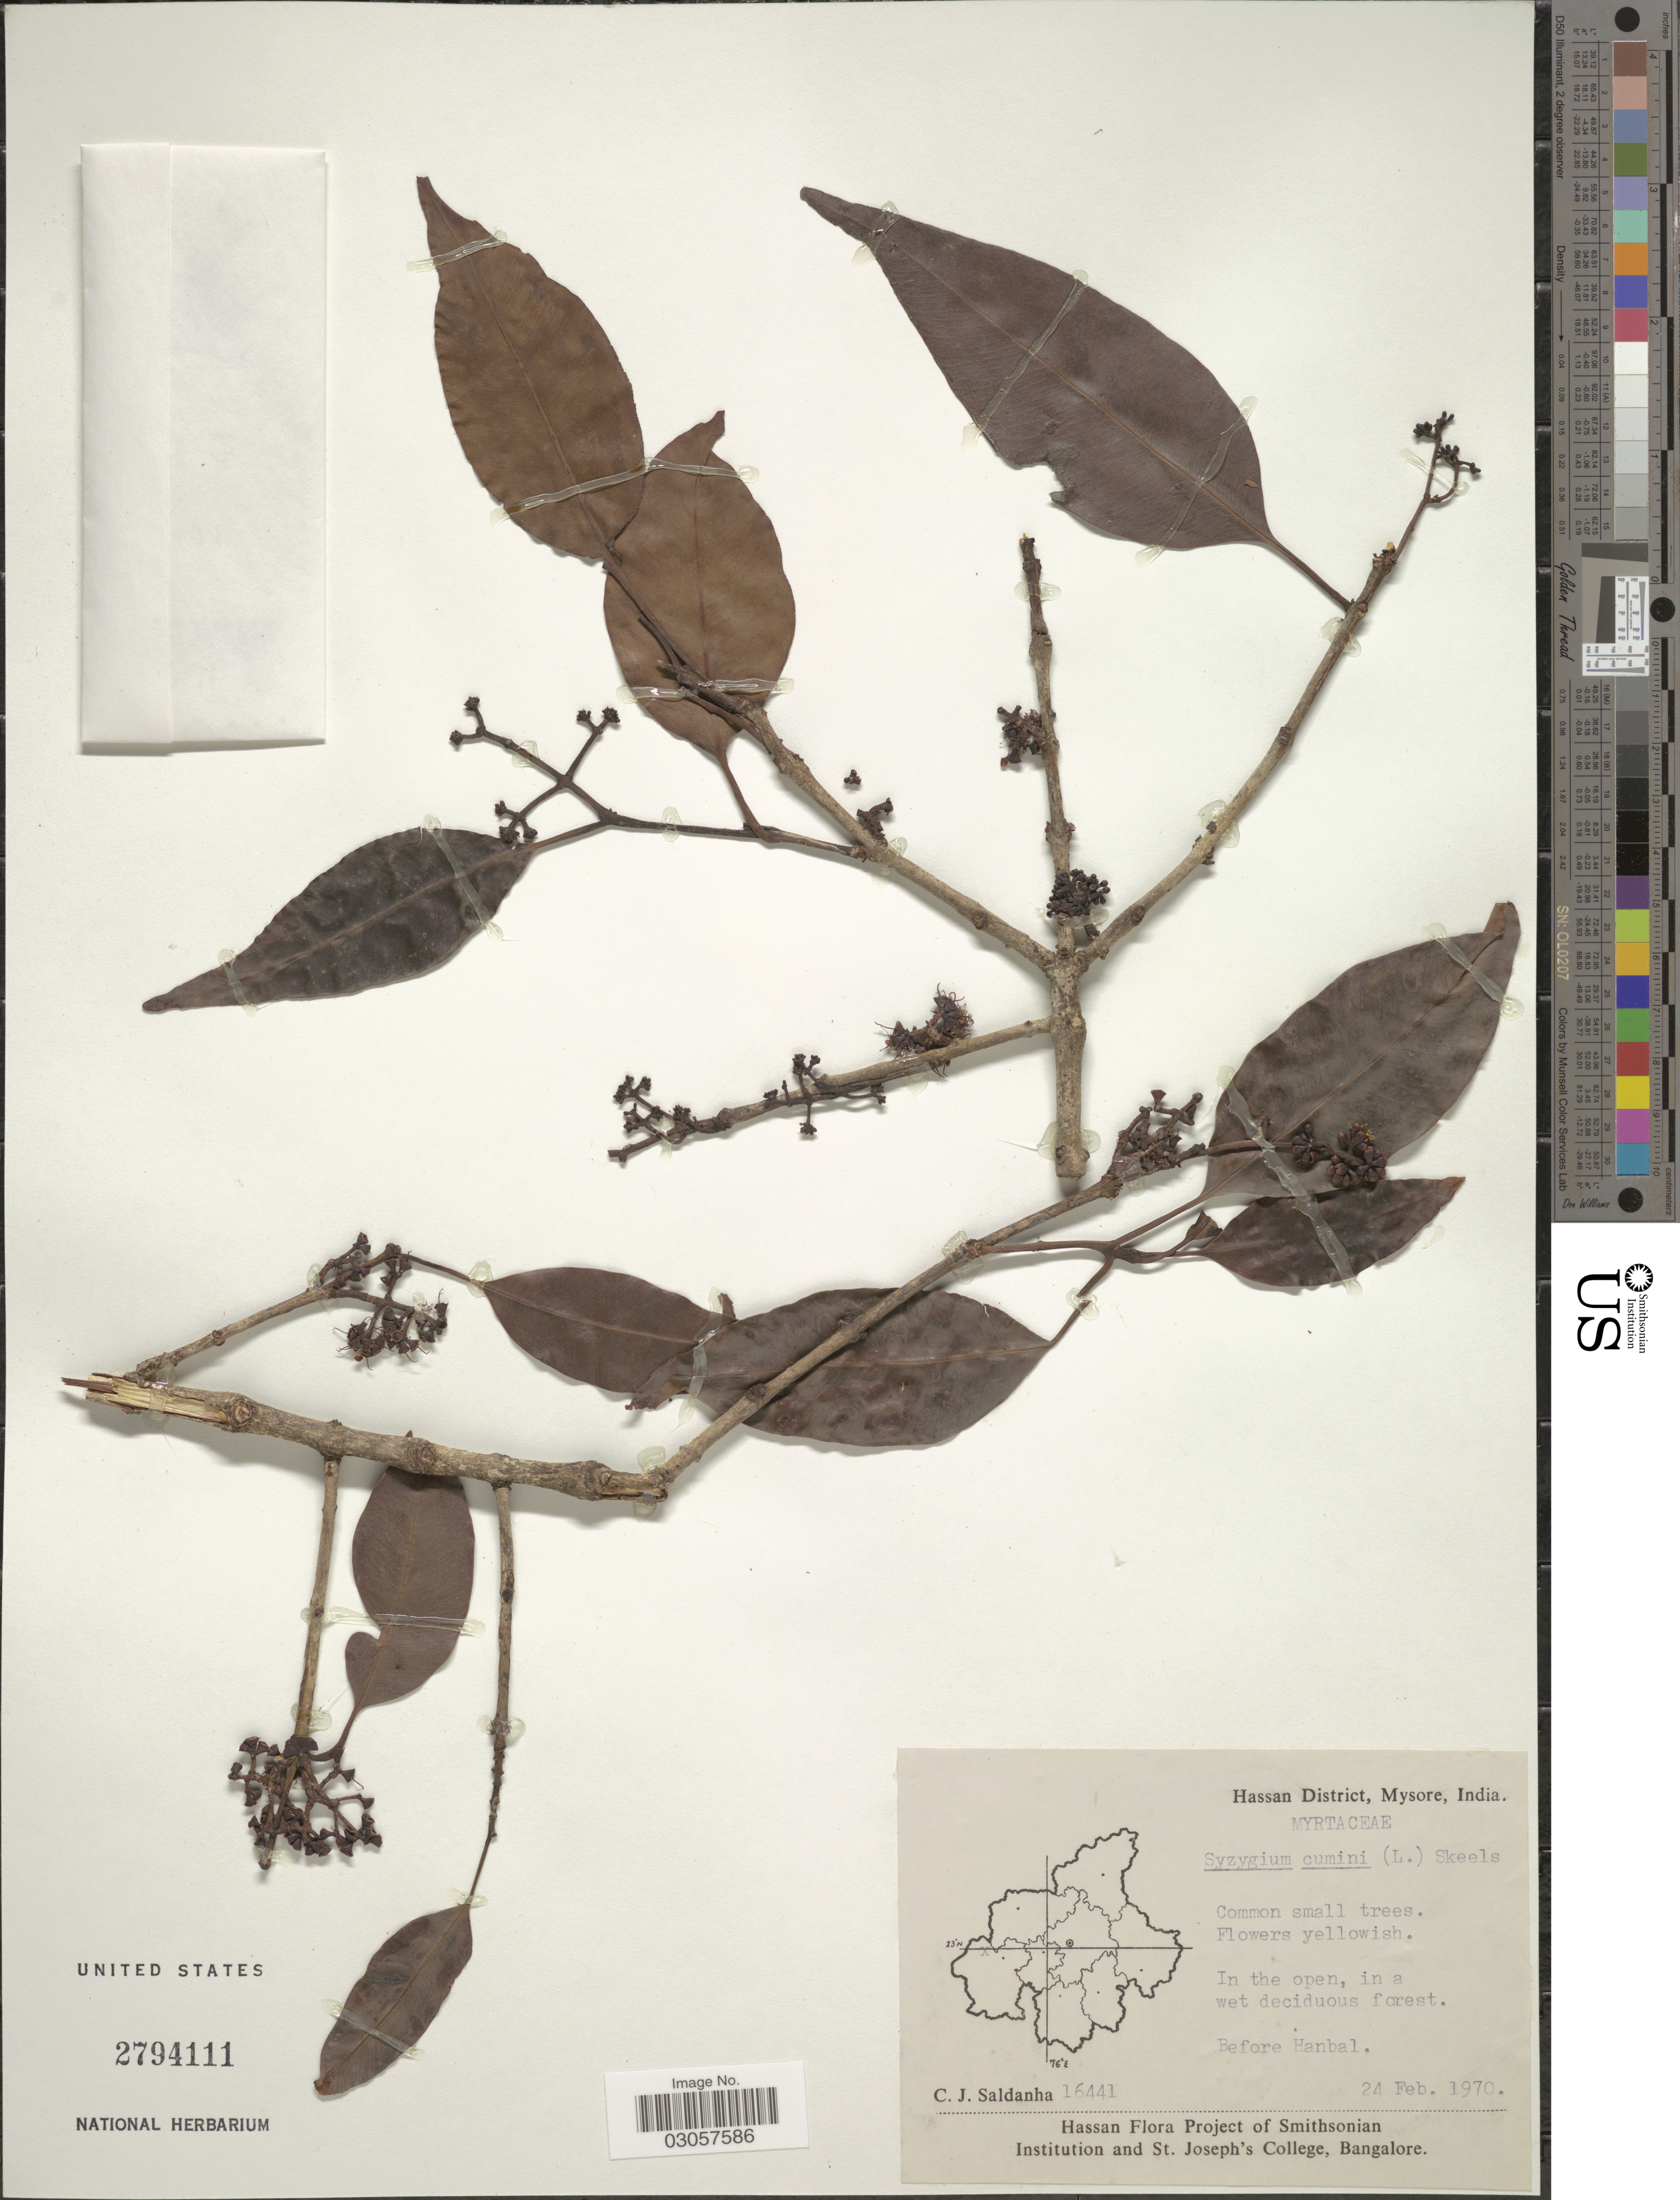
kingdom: Plantae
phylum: Tracheophyta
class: Magnoliopsida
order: Myrtales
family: Myrtaceae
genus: Syzygium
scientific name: Syzygium cumini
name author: (L.) Skeels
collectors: C. J. Saldanha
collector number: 16441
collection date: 1970-02-24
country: India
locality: Hassan District, Mysore. Before Hanbal.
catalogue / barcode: US 2794111